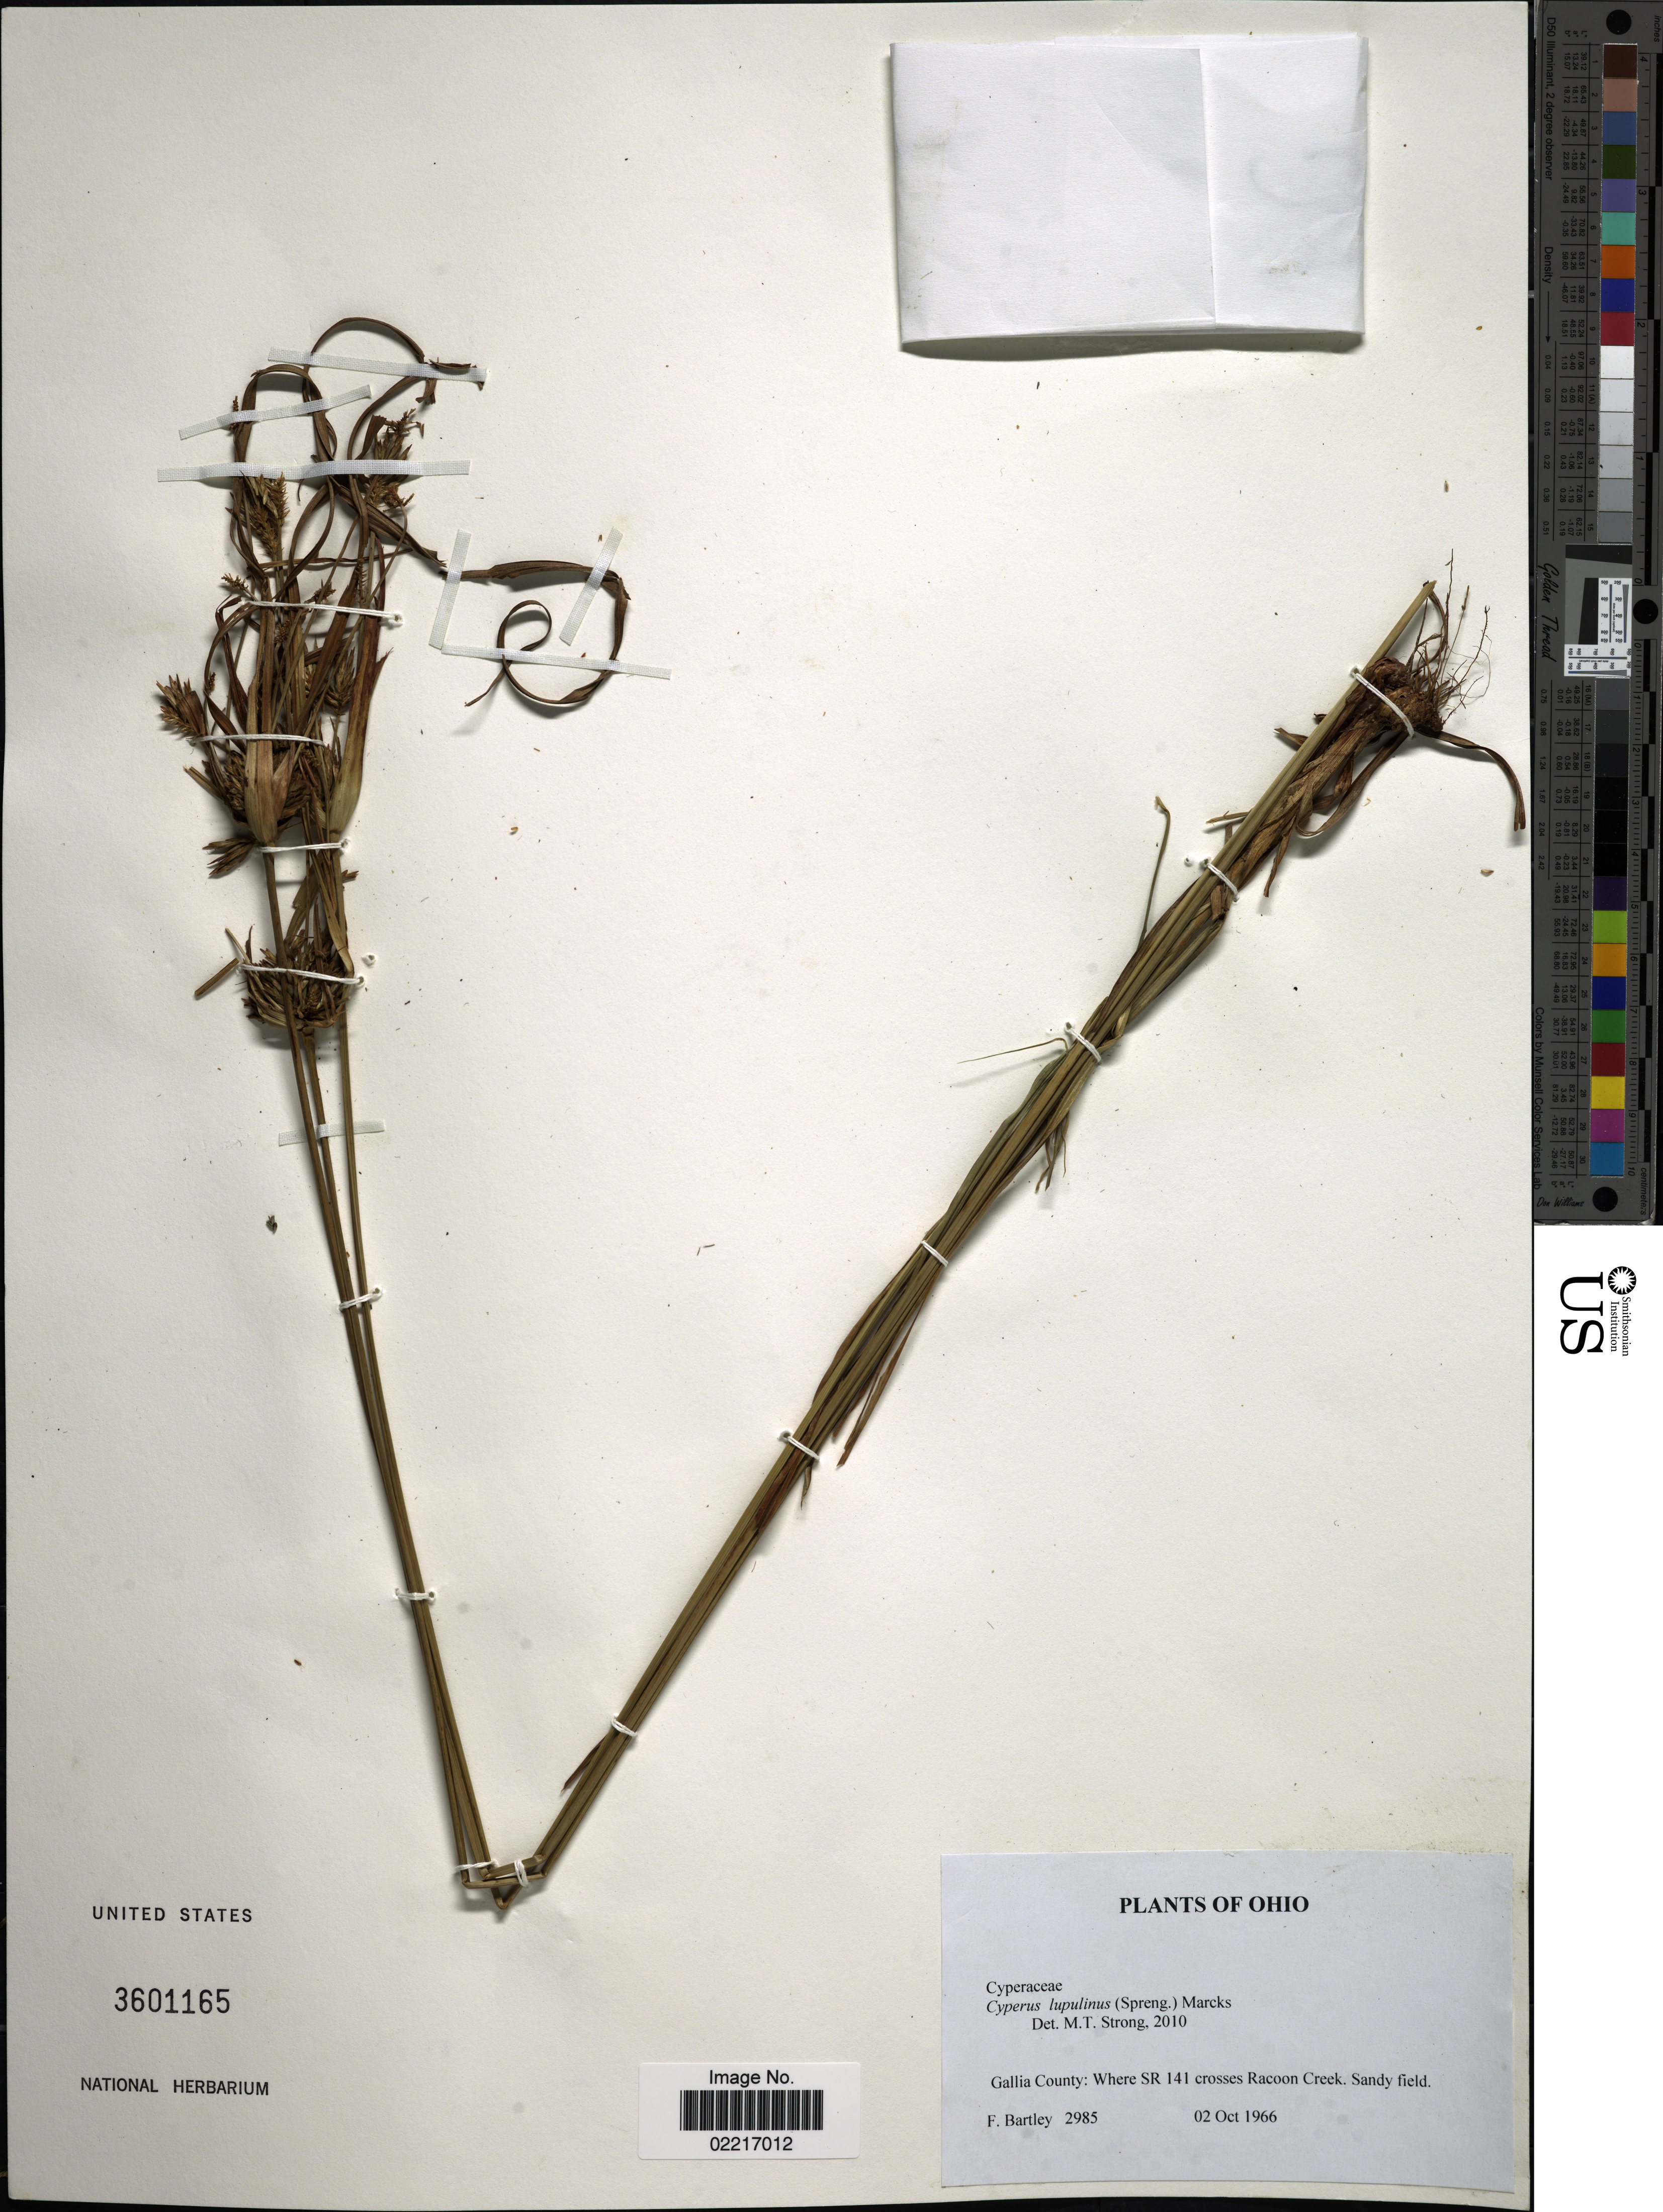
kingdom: Plantae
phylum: Tracheophyta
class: Liliopsida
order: Poales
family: Cyperaceae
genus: Cyperus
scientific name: Cyperus lupulinus subsp. macilentus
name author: (Fernald) Marcks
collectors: F. Bartley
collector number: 2985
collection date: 1966-10-02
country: United States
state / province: Ohio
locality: Gallia County: Where SR 141 crosses Racoon Creek, Sandy field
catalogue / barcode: US 3601165